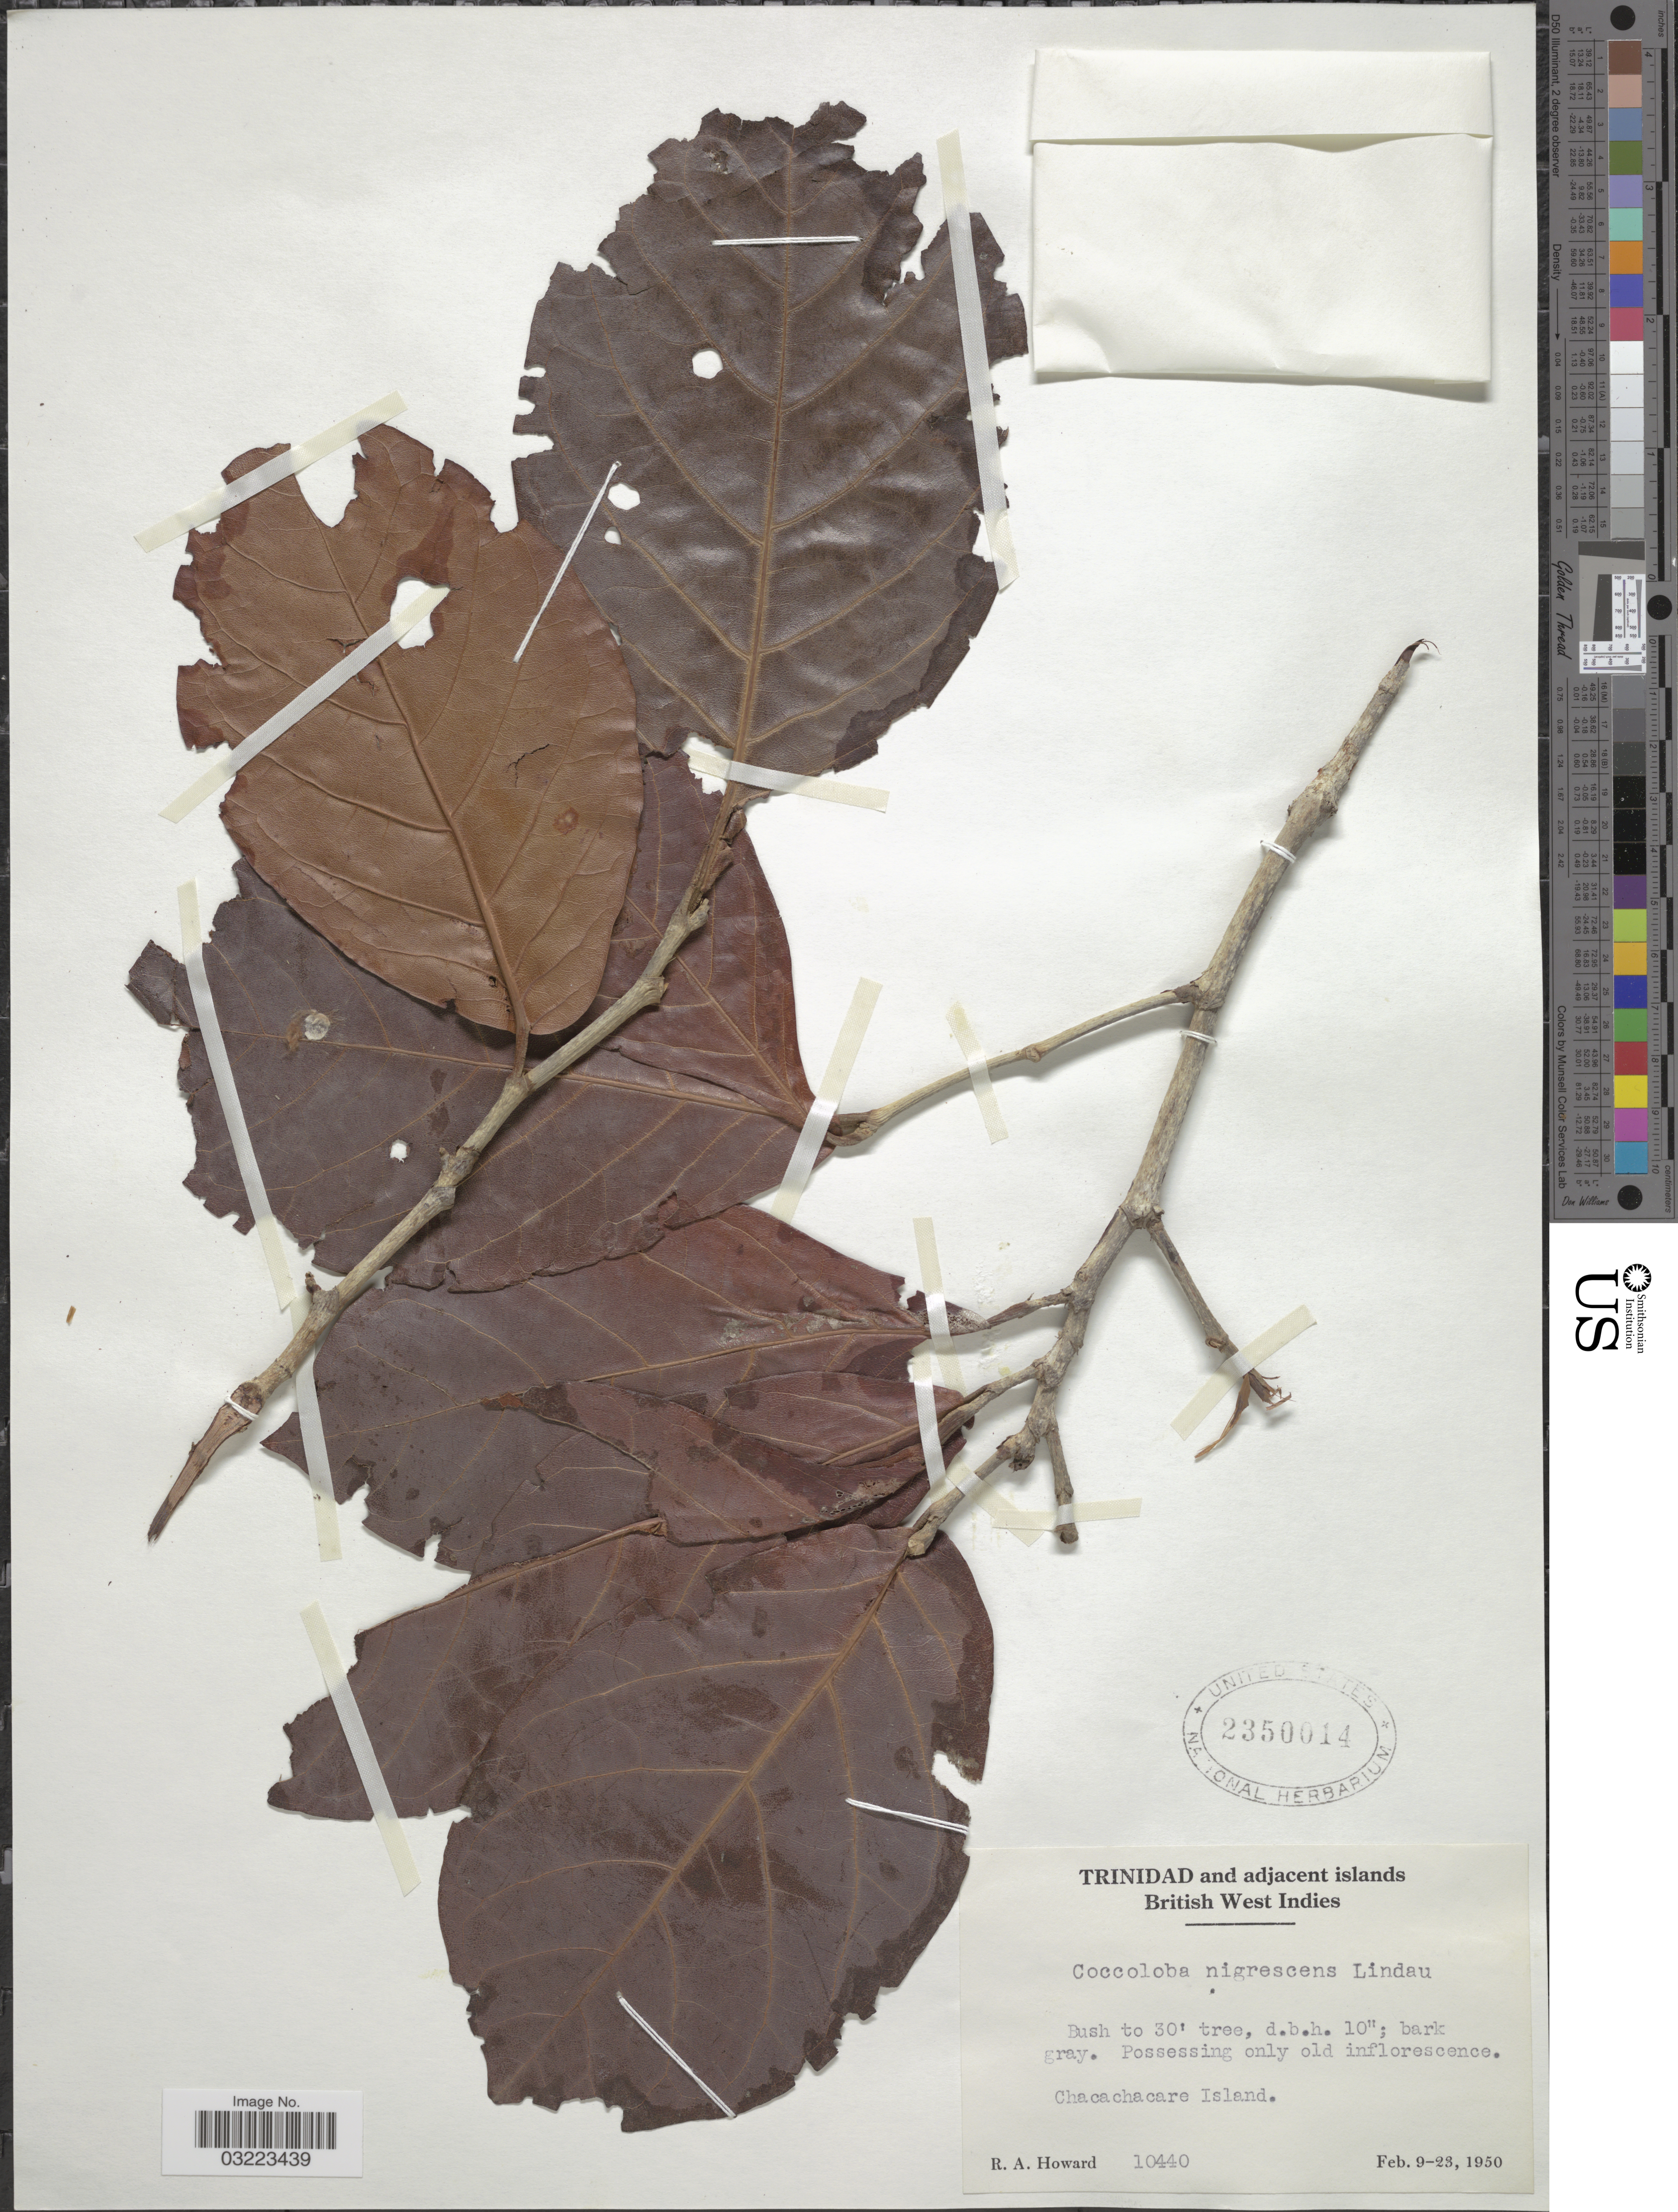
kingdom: Plantae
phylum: Tracheophyta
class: Magnoliopsida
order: Caryophyllales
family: Polygonaceae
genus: Coccoloba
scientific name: Coccoloba nigrescens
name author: Lindau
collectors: R. A. Howard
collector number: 10440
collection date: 1950-02-09/1950-02-23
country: Trinidad and Tobago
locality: Trinidad and adjacents islands, British West Indies, Chacachacare Island.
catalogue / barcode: US 2350014